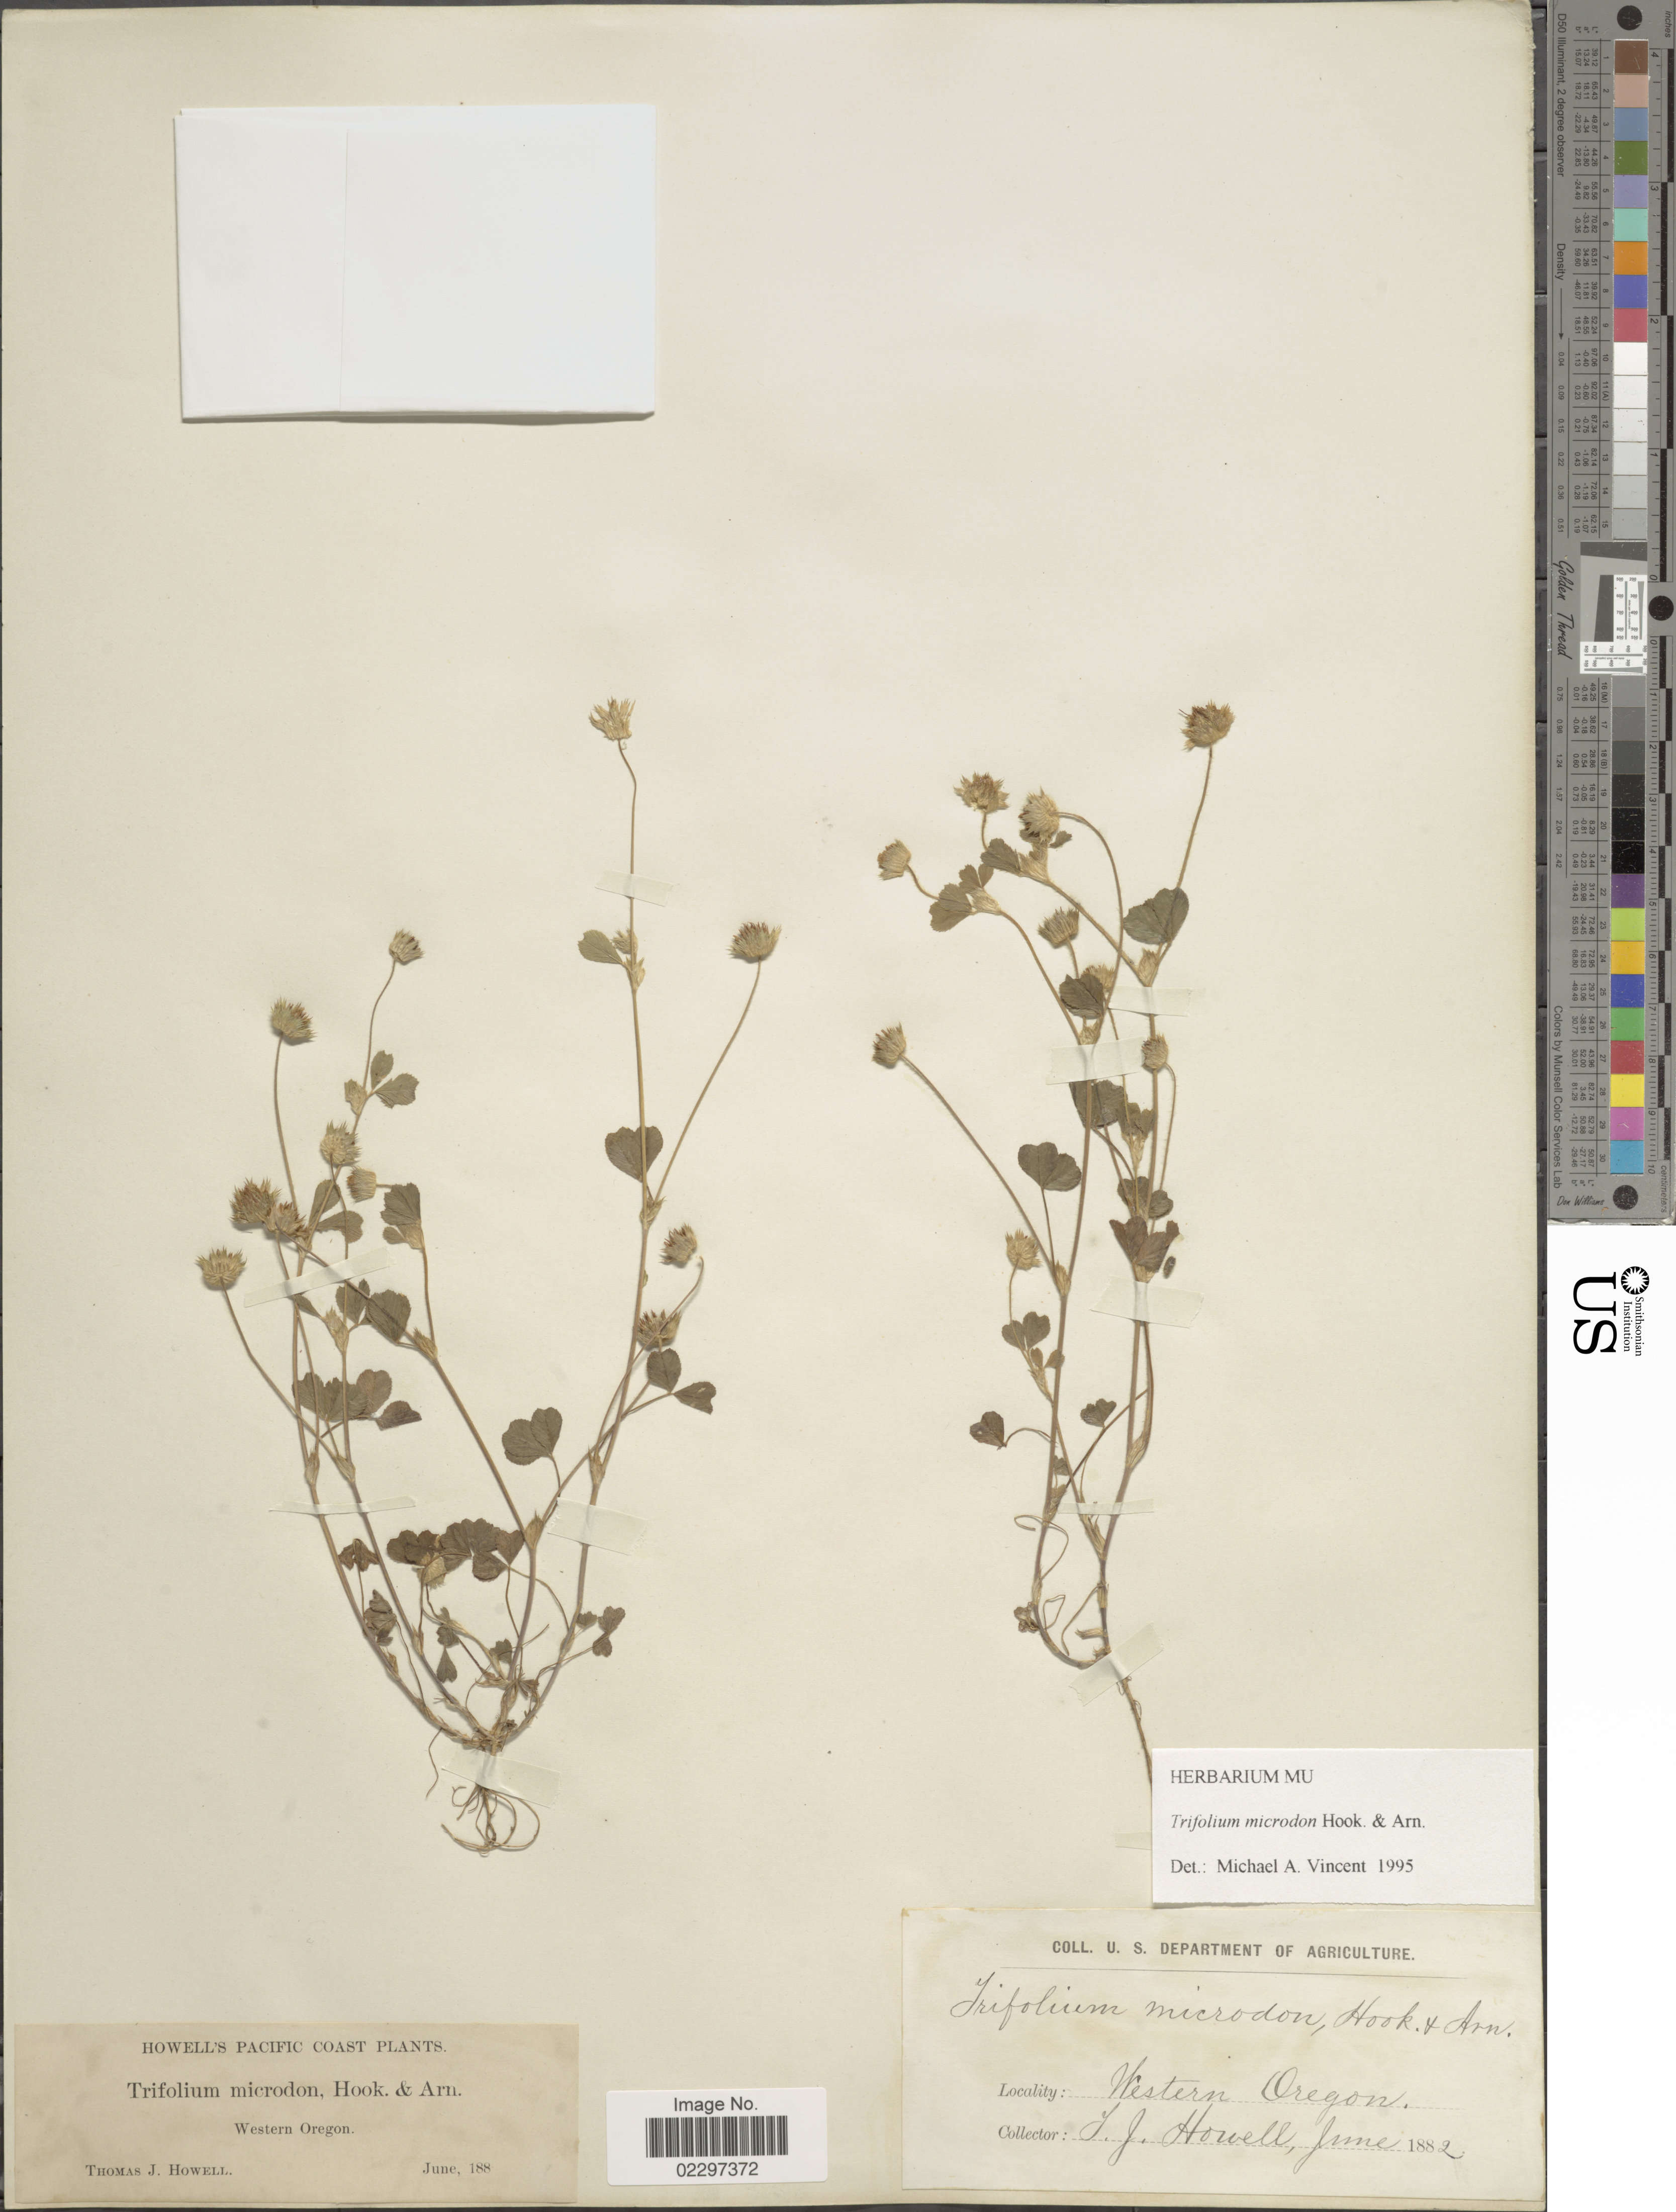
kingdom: Plantae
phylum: Tracheophyta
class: Magnoliopsida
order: Fabales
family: Fabaceae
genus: Trifolium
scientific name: Trifolium microdon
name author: Hook. & Arn.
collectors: T. J. Howell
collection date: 1882-06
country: United States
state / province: Oregon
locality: Howell's Pacific Coast. Western Oregon